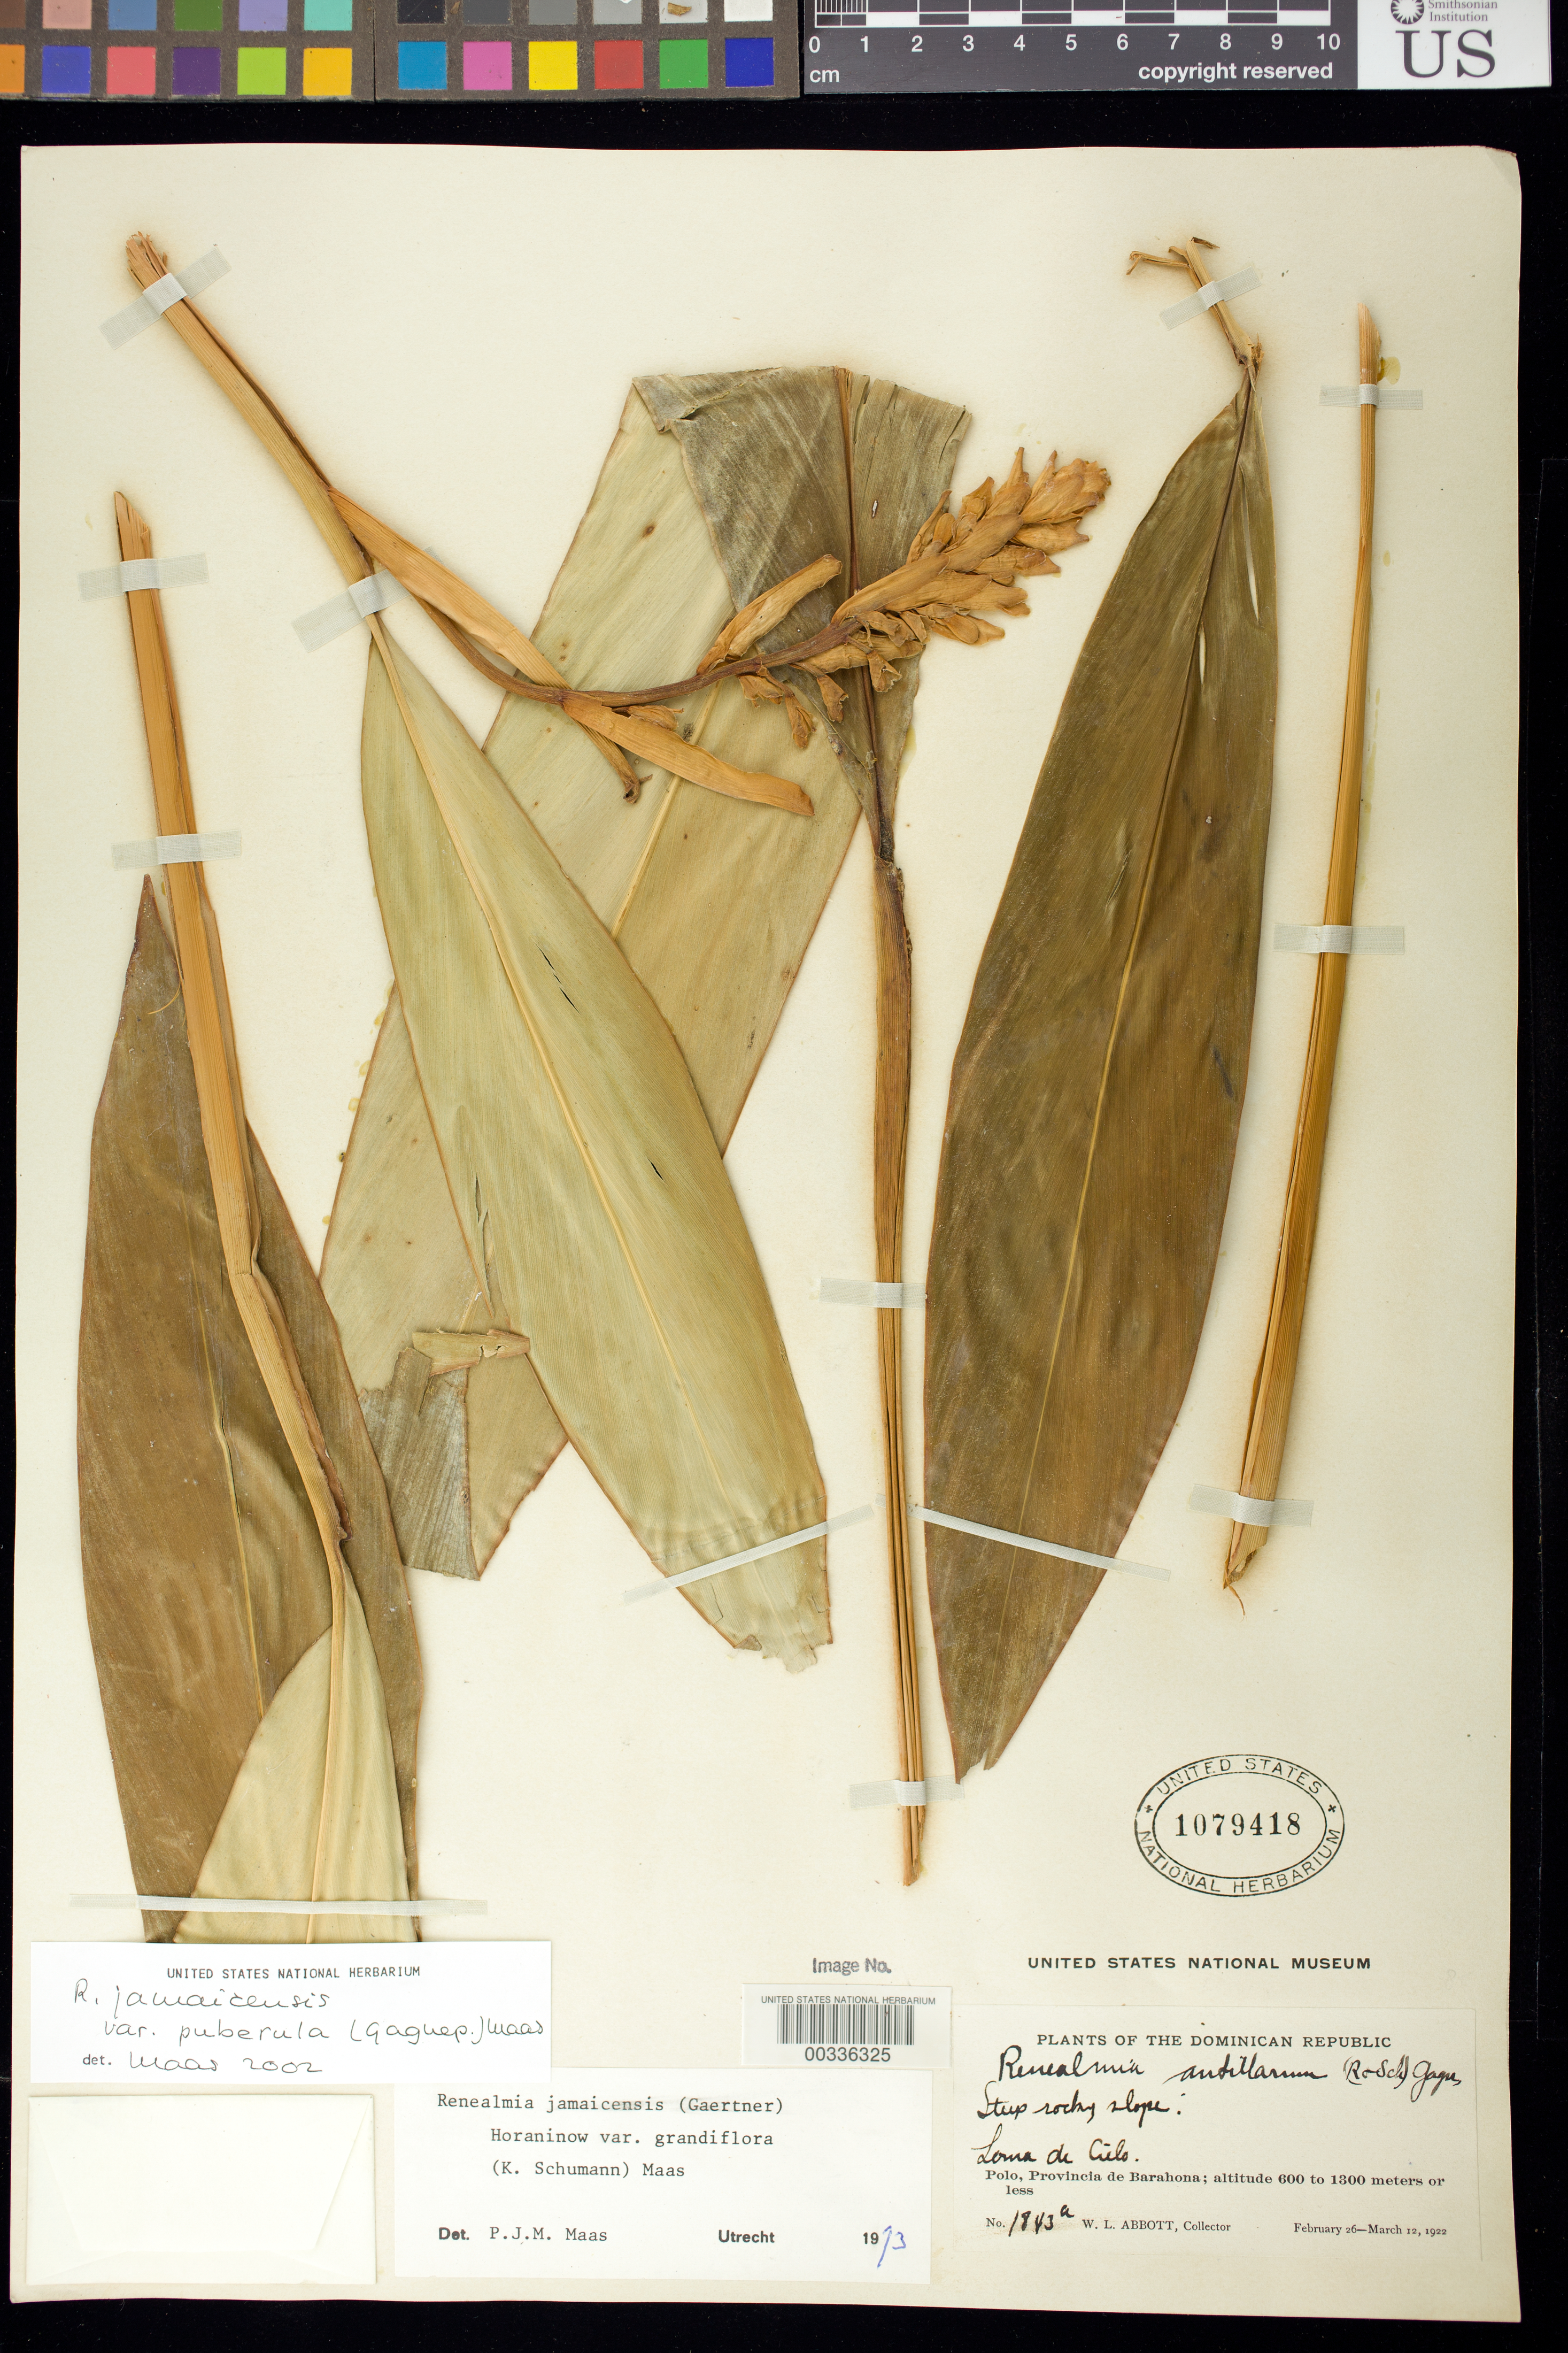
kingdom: Plantae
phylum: Tracheophyta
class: Liliopsida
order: Zingiberales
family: Zingiberaceae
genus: Renealmia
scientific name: Renealmia jamaicensis var. puberula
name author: (Gagnep.) Maas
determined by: Maas, Paul J. M.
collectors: W. L. Abbott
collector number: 1843a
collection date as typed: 26 Feb 1922 to 12 Mar 1922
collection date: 1922-02-26/1922-03-12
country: Dominican Republic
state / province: Barahona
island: Hispaniola Island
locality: Loma de cielo, polo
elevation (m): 600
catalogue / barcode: US 1079418